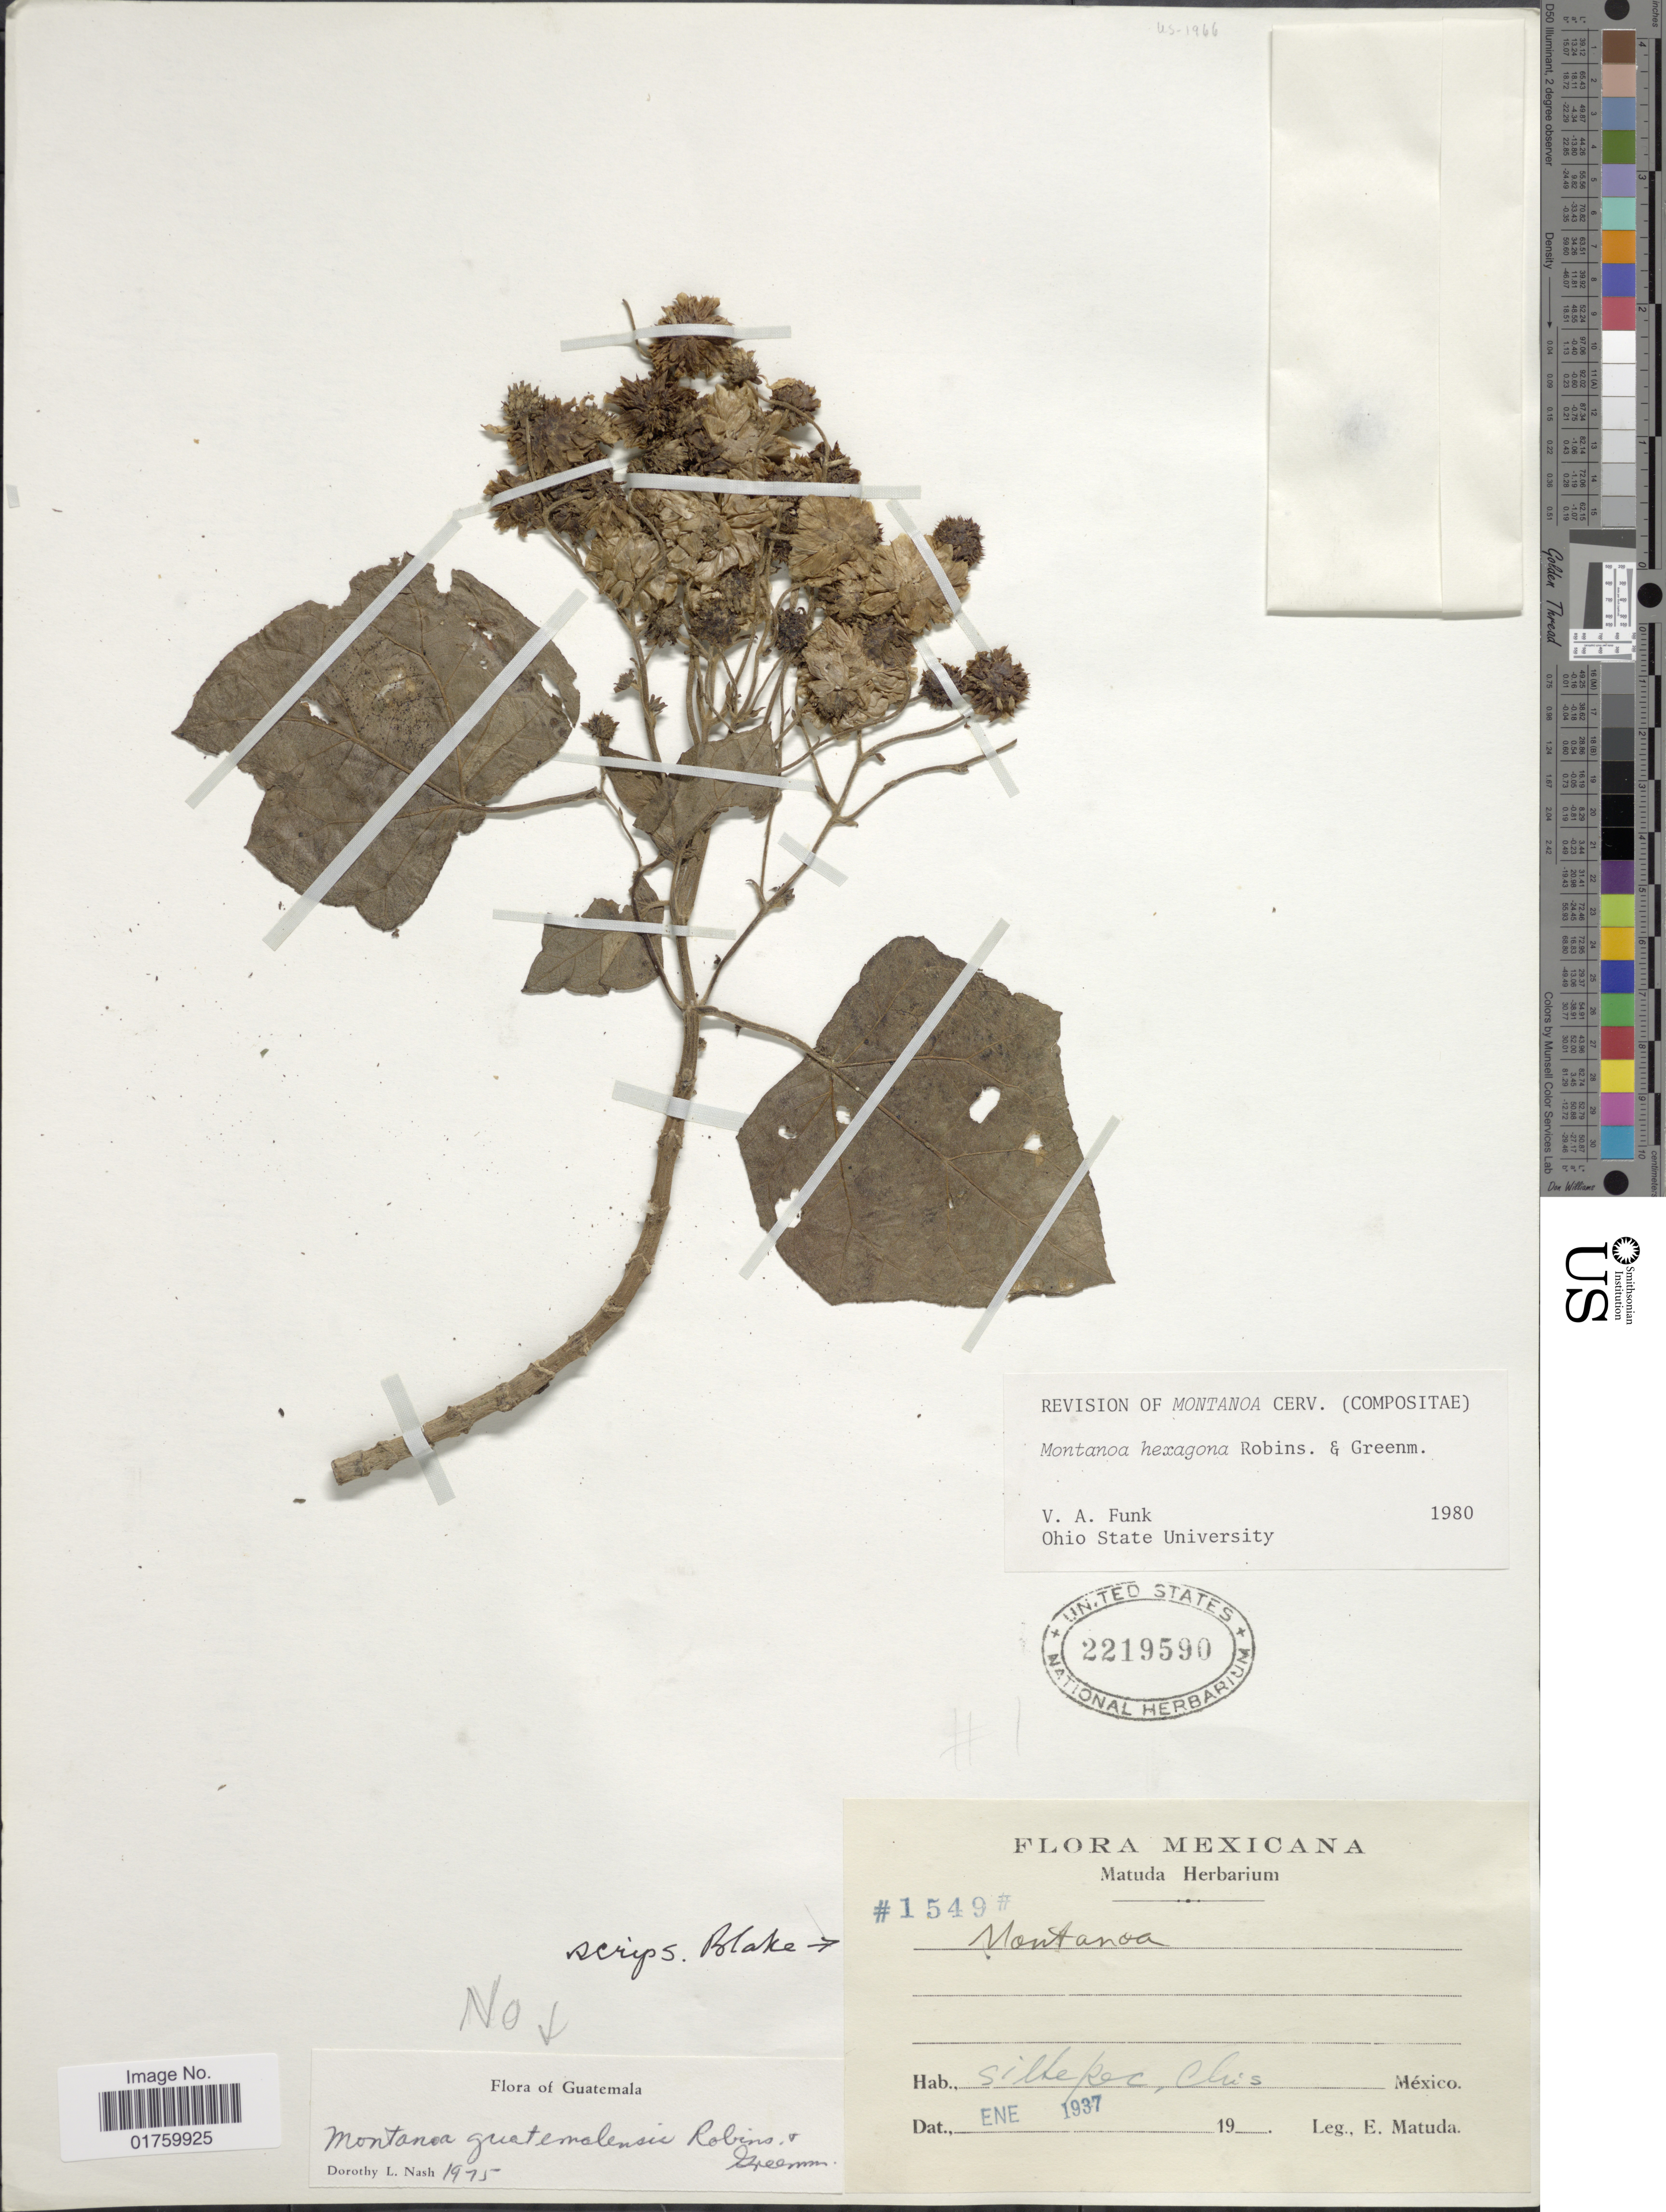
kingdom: Plantae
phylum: Tracheophyta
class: Magnoliopsida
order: Asterales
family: Asteraceae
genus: Montanoa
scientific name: Montanoa hexagona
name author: B.L. Rob. & Greenm.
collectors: E. Matuda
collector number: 1549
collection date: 1937-01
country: Mexico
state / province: Chiapas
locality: Siltepec, Chis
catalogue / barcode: US 2219590